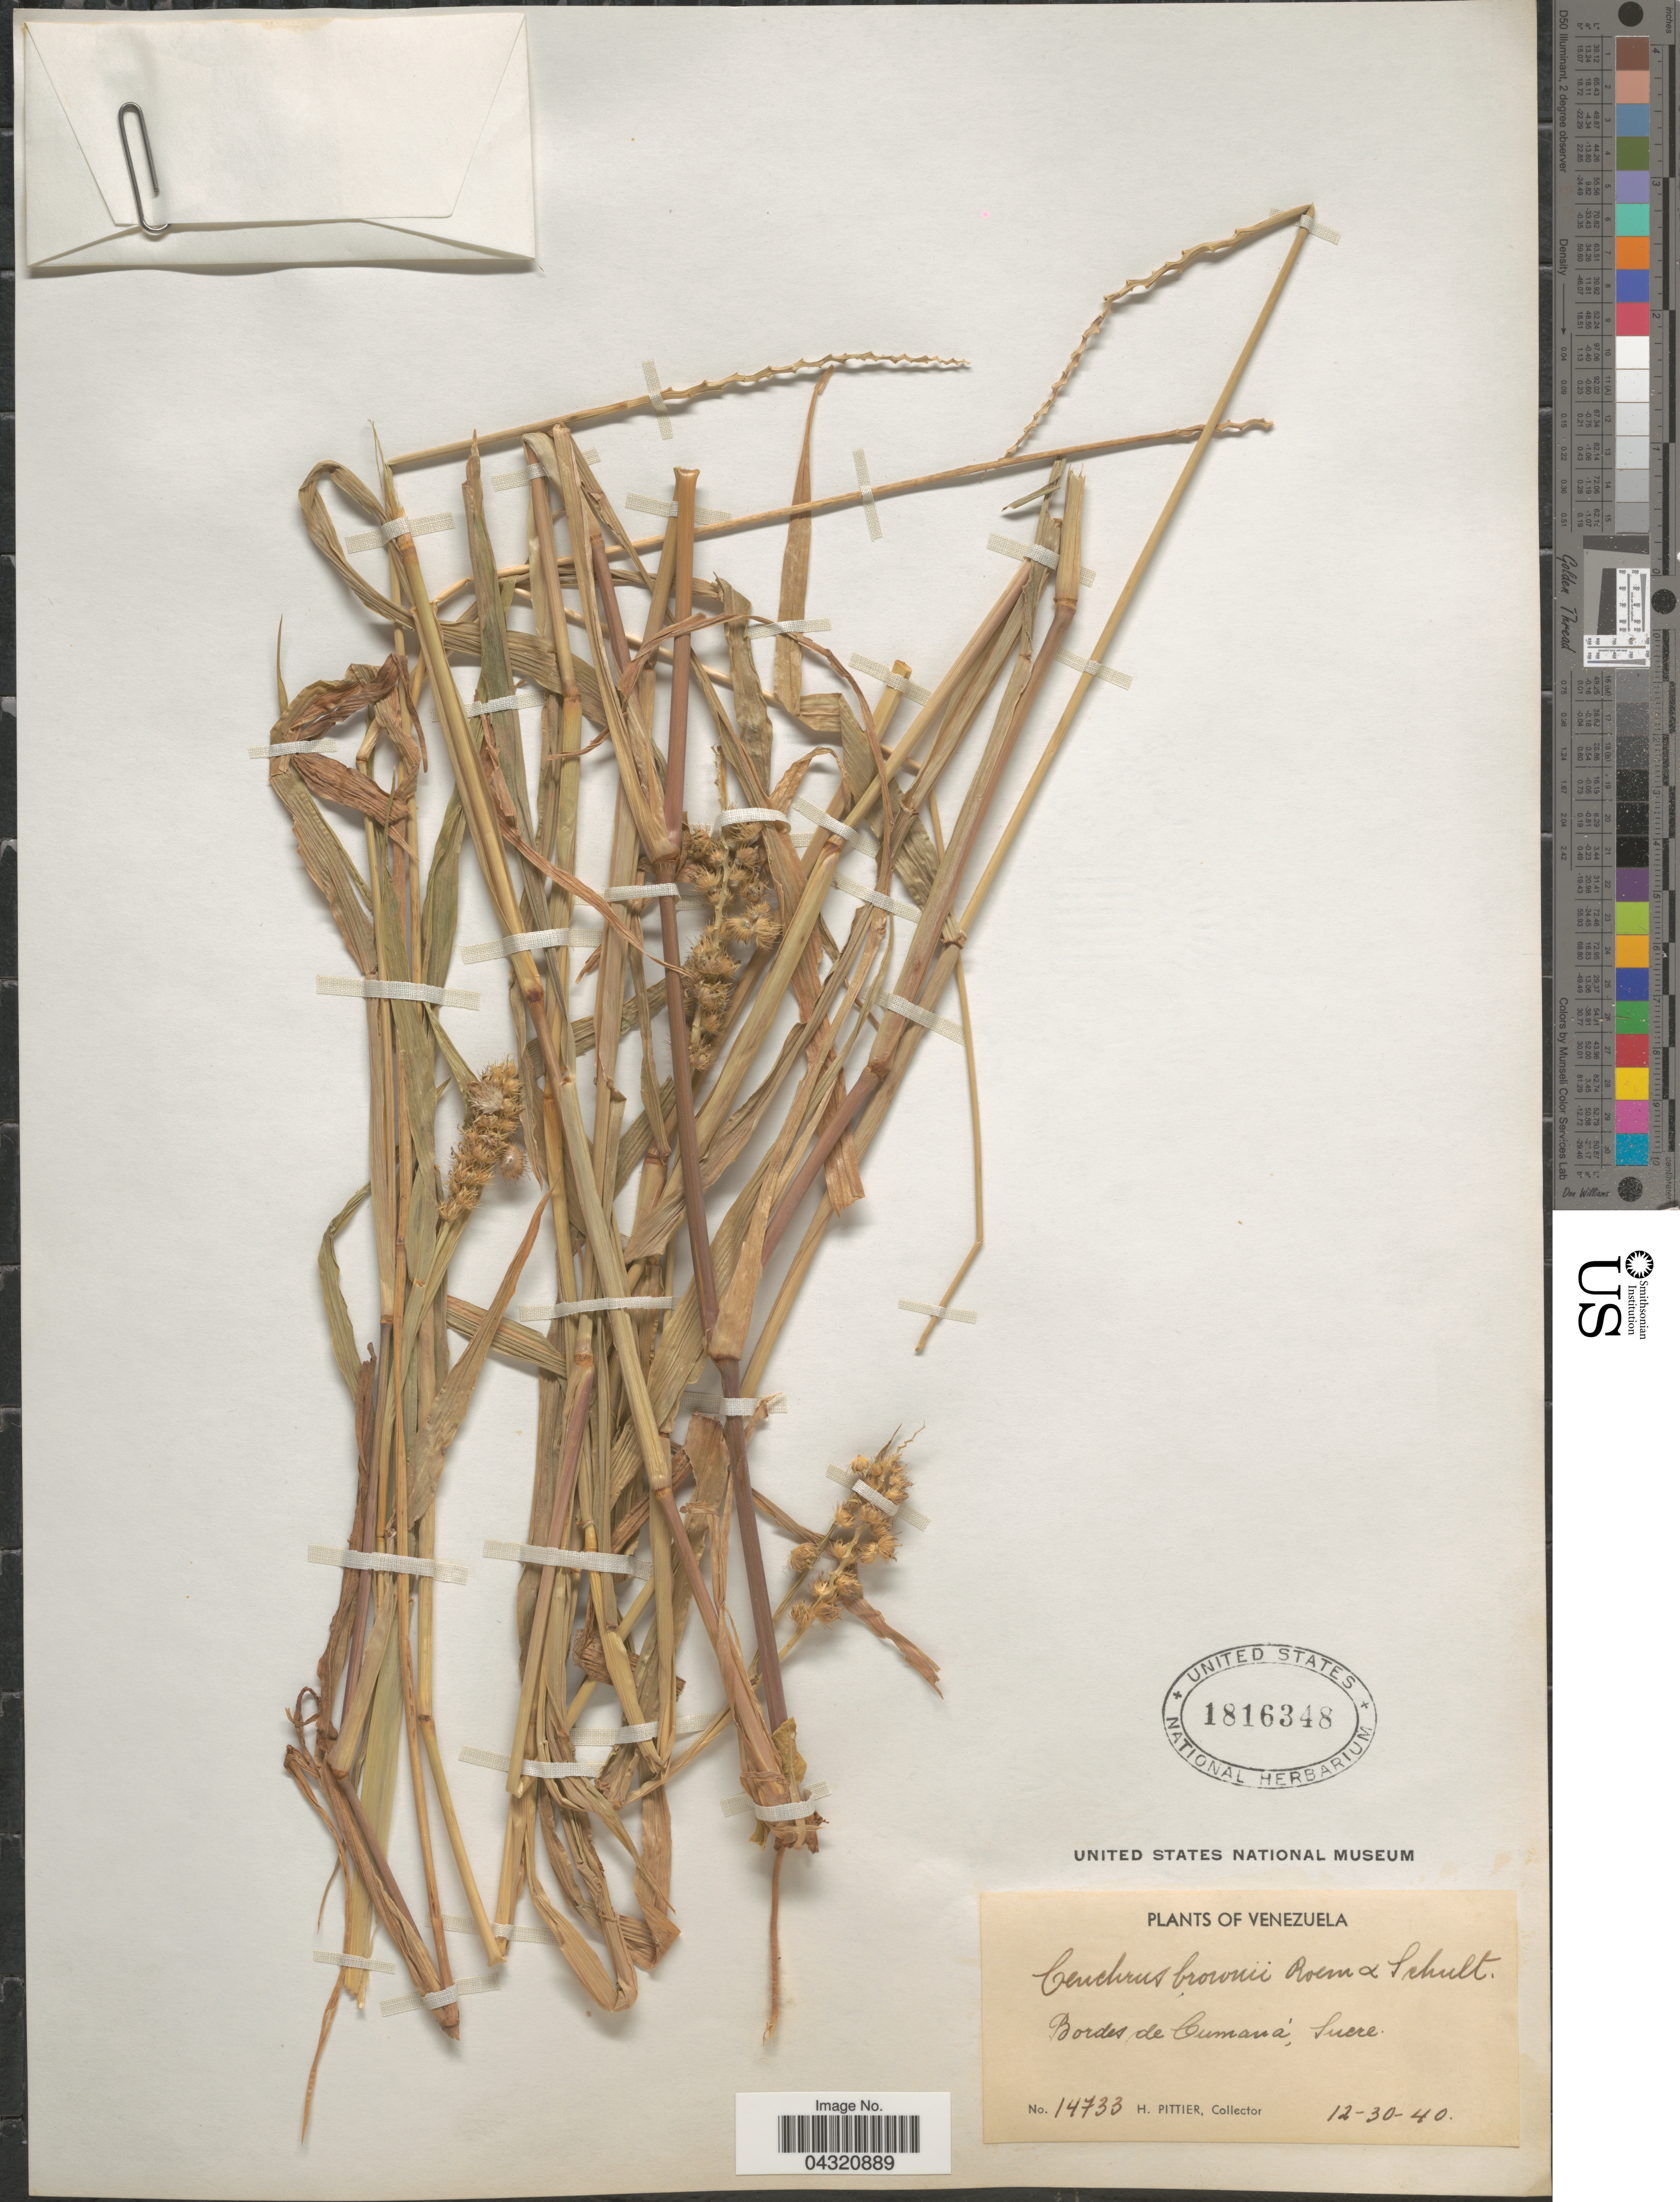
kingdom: Plantae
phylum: Tracheophyta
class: Liliopsida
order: Poales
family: Poaceae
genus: Cenchrus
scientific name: Cenchrus brownii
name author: Roem. & Schult.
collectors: H. F. Pittier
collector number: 14733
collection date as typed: Transcribed d/m/y: 30/12/40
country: Colombia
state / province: Sucre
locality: Bordes de Cumaná.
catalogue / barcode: US 1816348